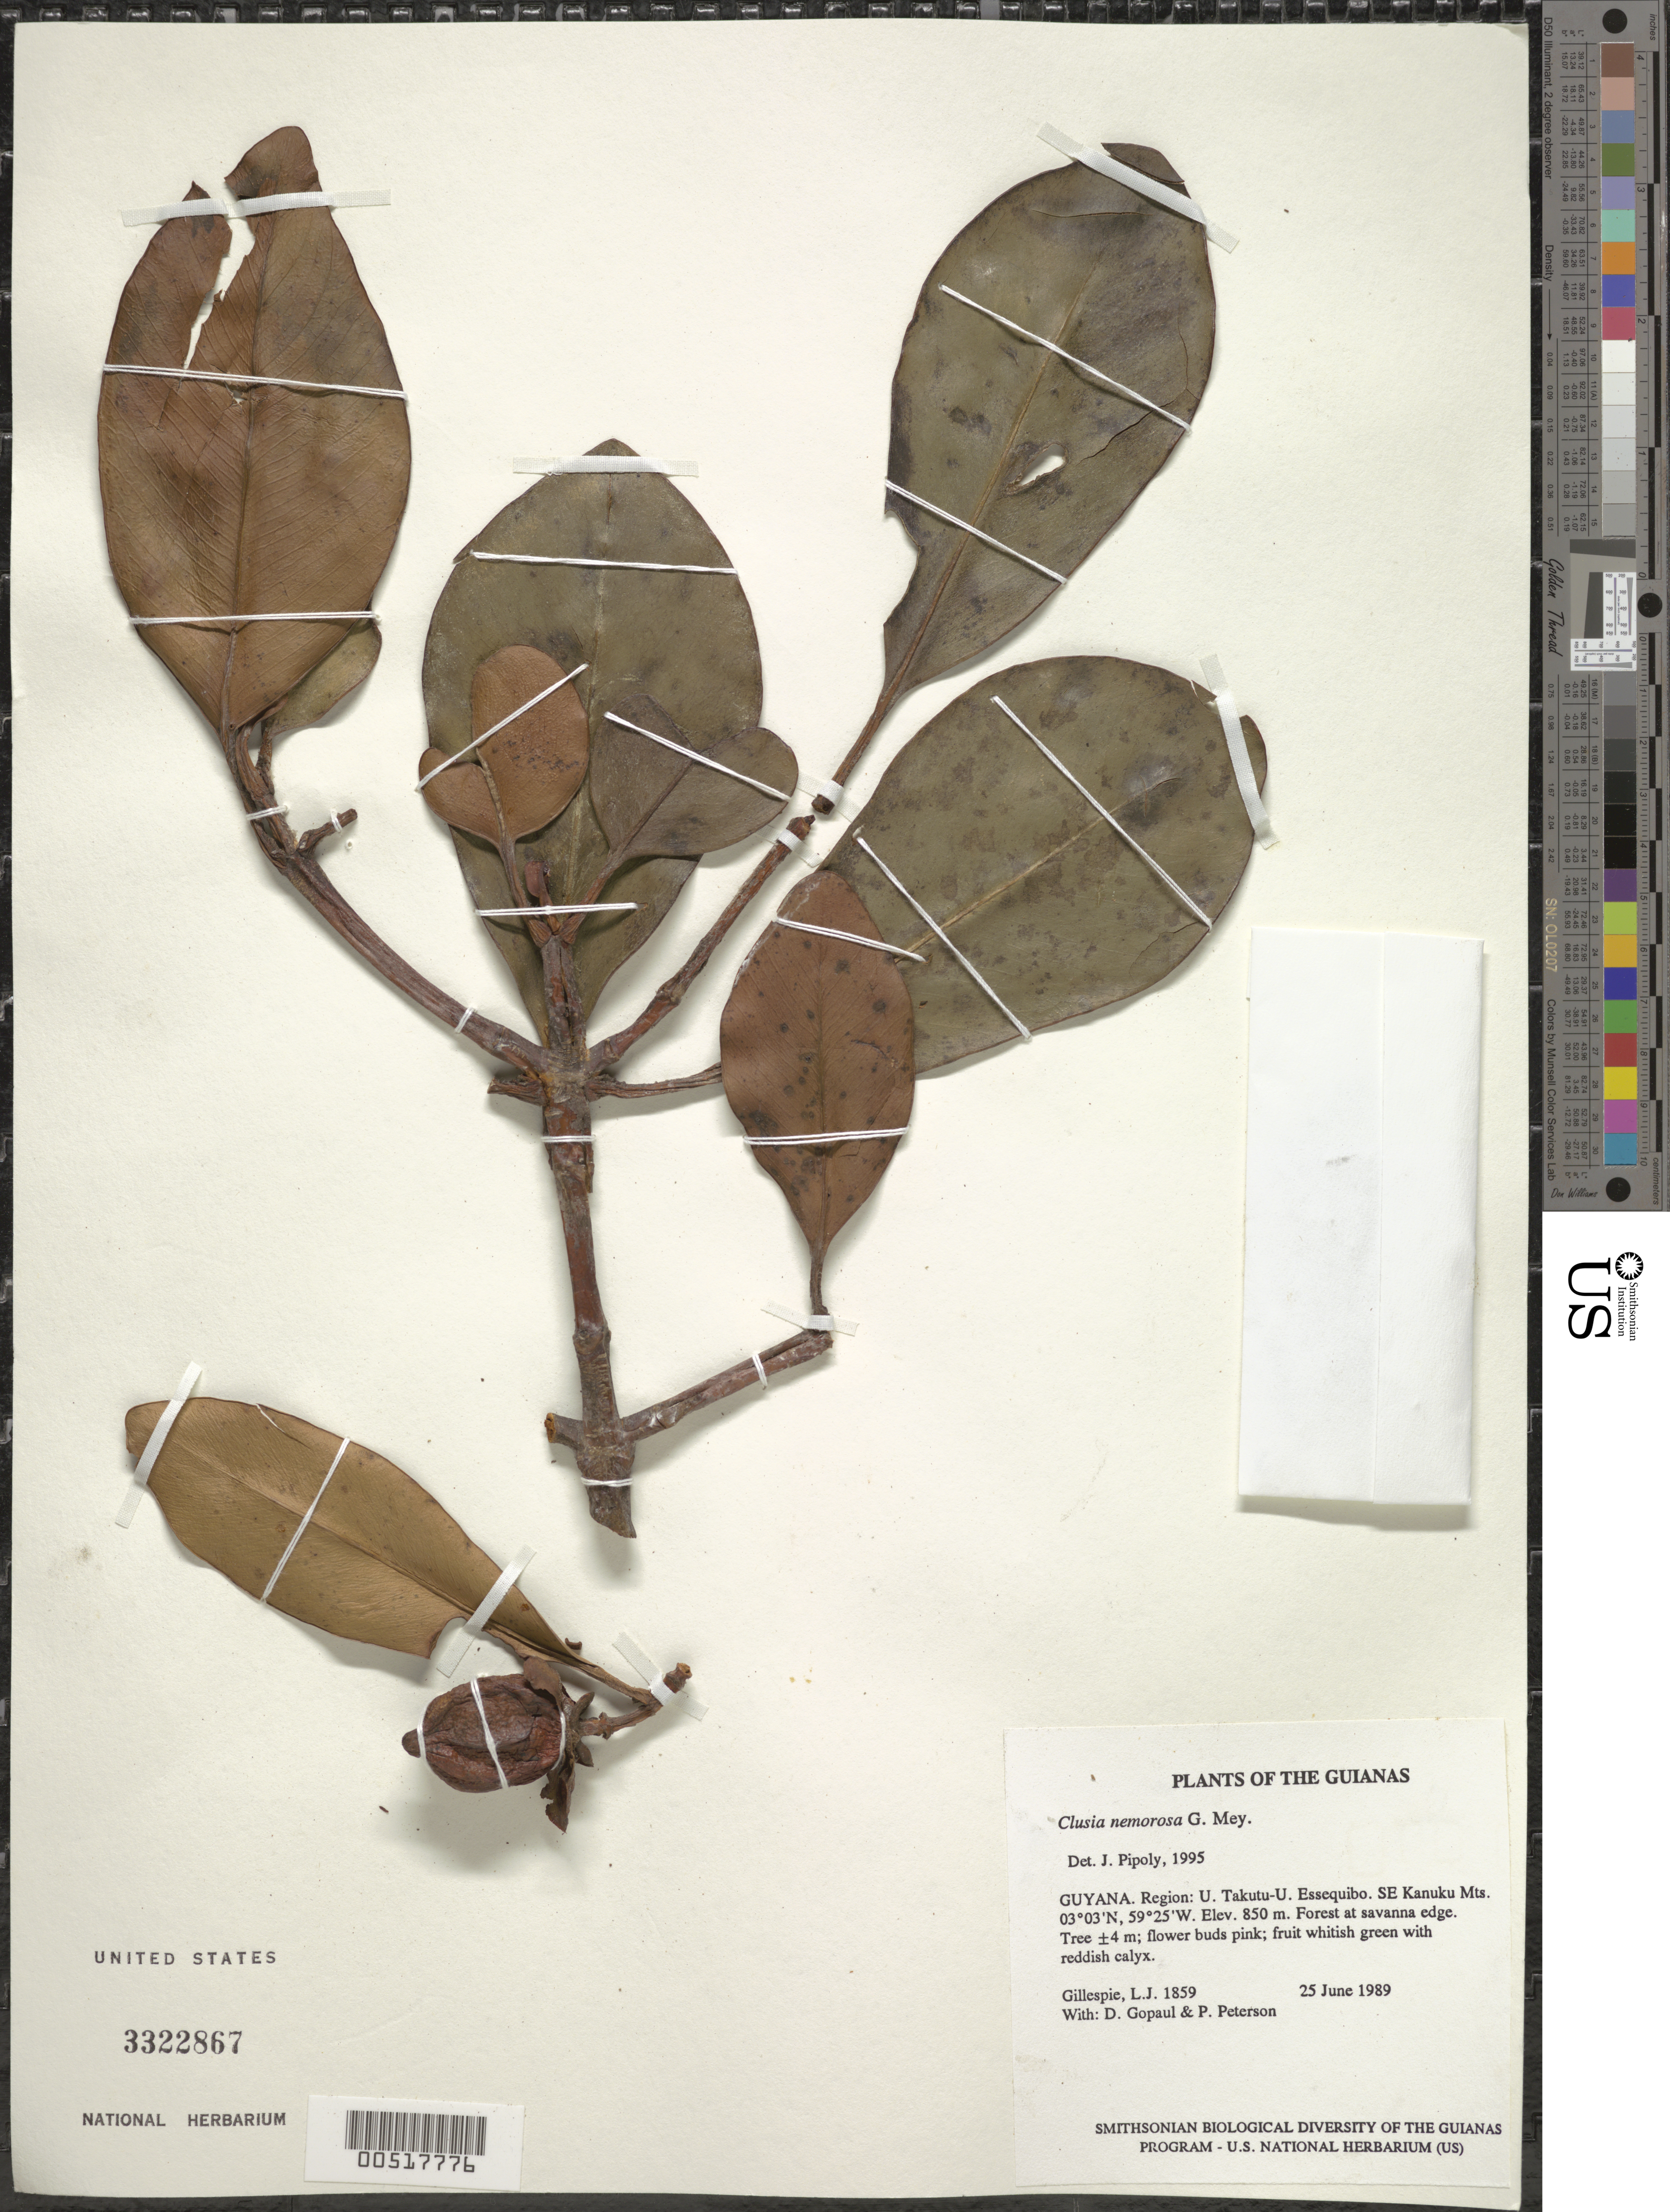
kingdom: Plantae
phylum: Tracheophyta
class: Magnoliopsida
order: Malpighiales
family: Clusiaceae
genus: Clusia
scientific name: Clusia columnaris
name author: Engl.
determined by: Pipoly, J. J., III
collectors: L. J. Gillespie, D. Gopaul & P. M. Peterson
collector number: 1859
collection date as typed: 25 June 1989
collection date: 1989-06-25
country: Guyana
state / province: U. Takutu-U. Essequibo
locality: SE Kanuku Mts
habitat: Forest at savanna edge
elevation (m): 250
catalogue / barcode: US 3322867